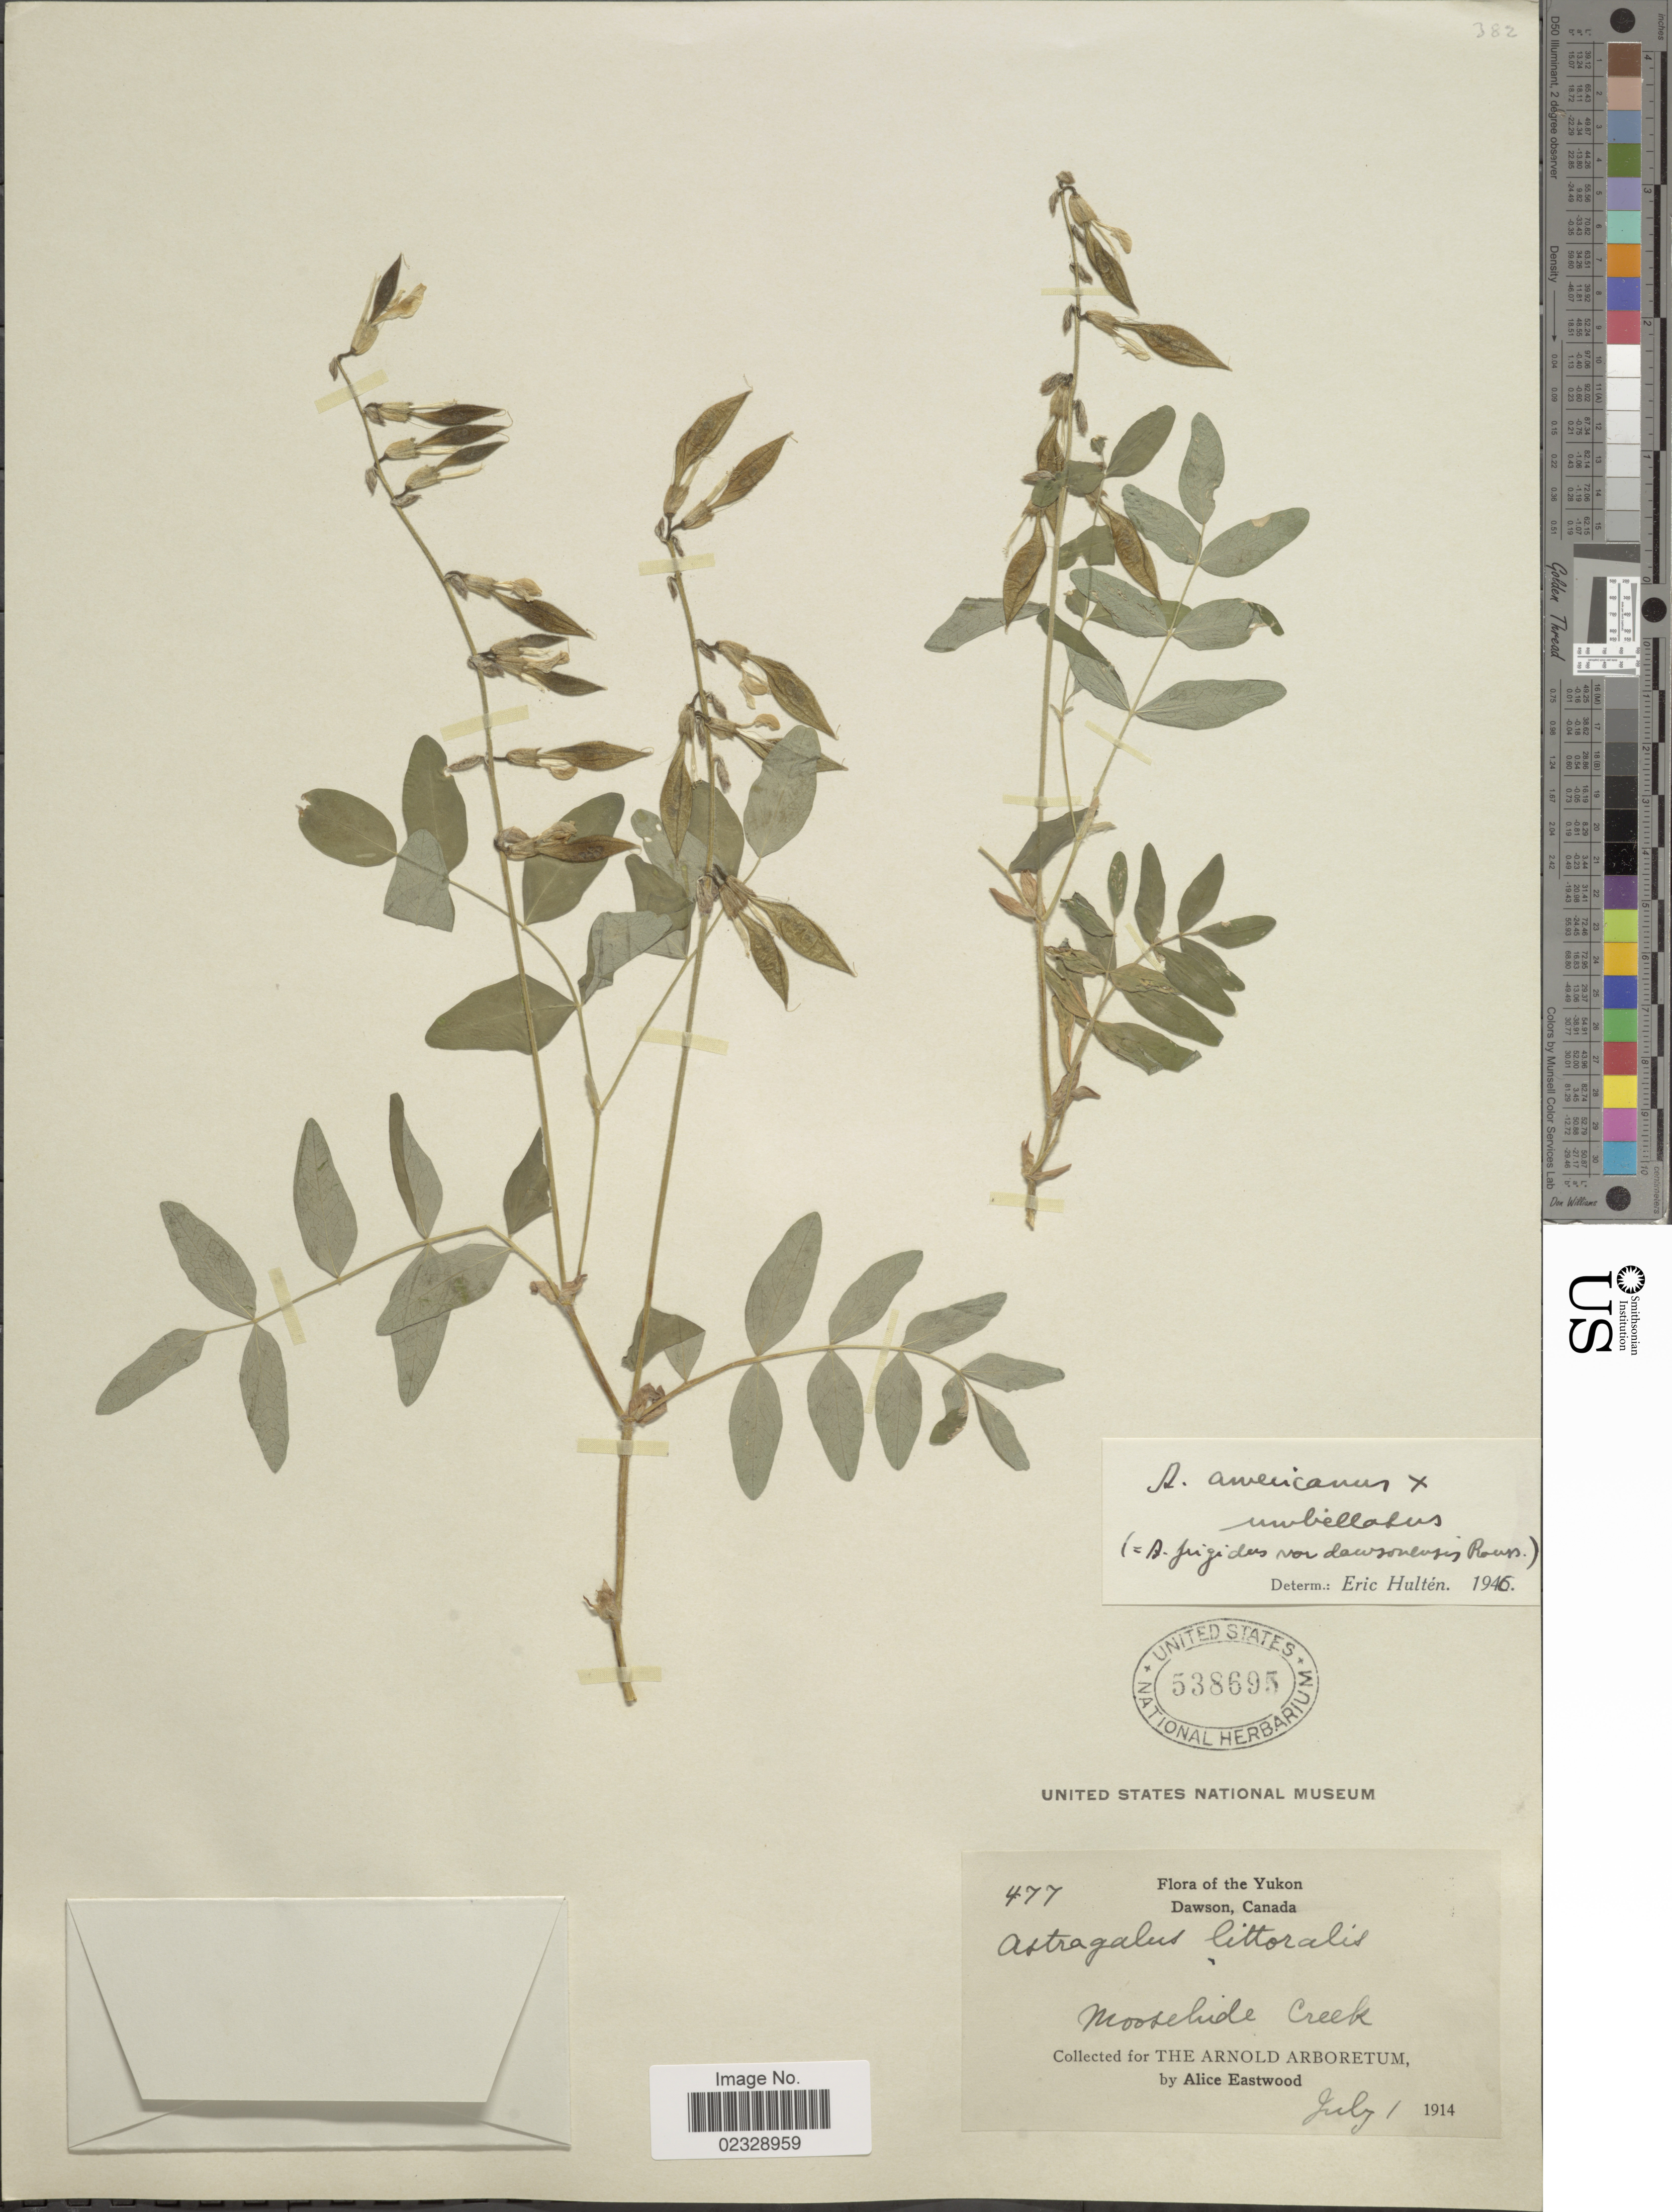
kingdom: Plantae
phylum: Tracheophyta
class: Magnoliopsida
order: Fabales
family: Fabaceae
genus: Astragalus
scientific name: Astragalus americanus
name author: (Hook.) M.E. Jones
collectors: A. Eastwood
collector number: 477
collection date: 1914-07-01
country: Canada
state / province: Yukon Territory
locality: Yukon Dawson, Mossehide Creek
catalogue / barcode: US 538695